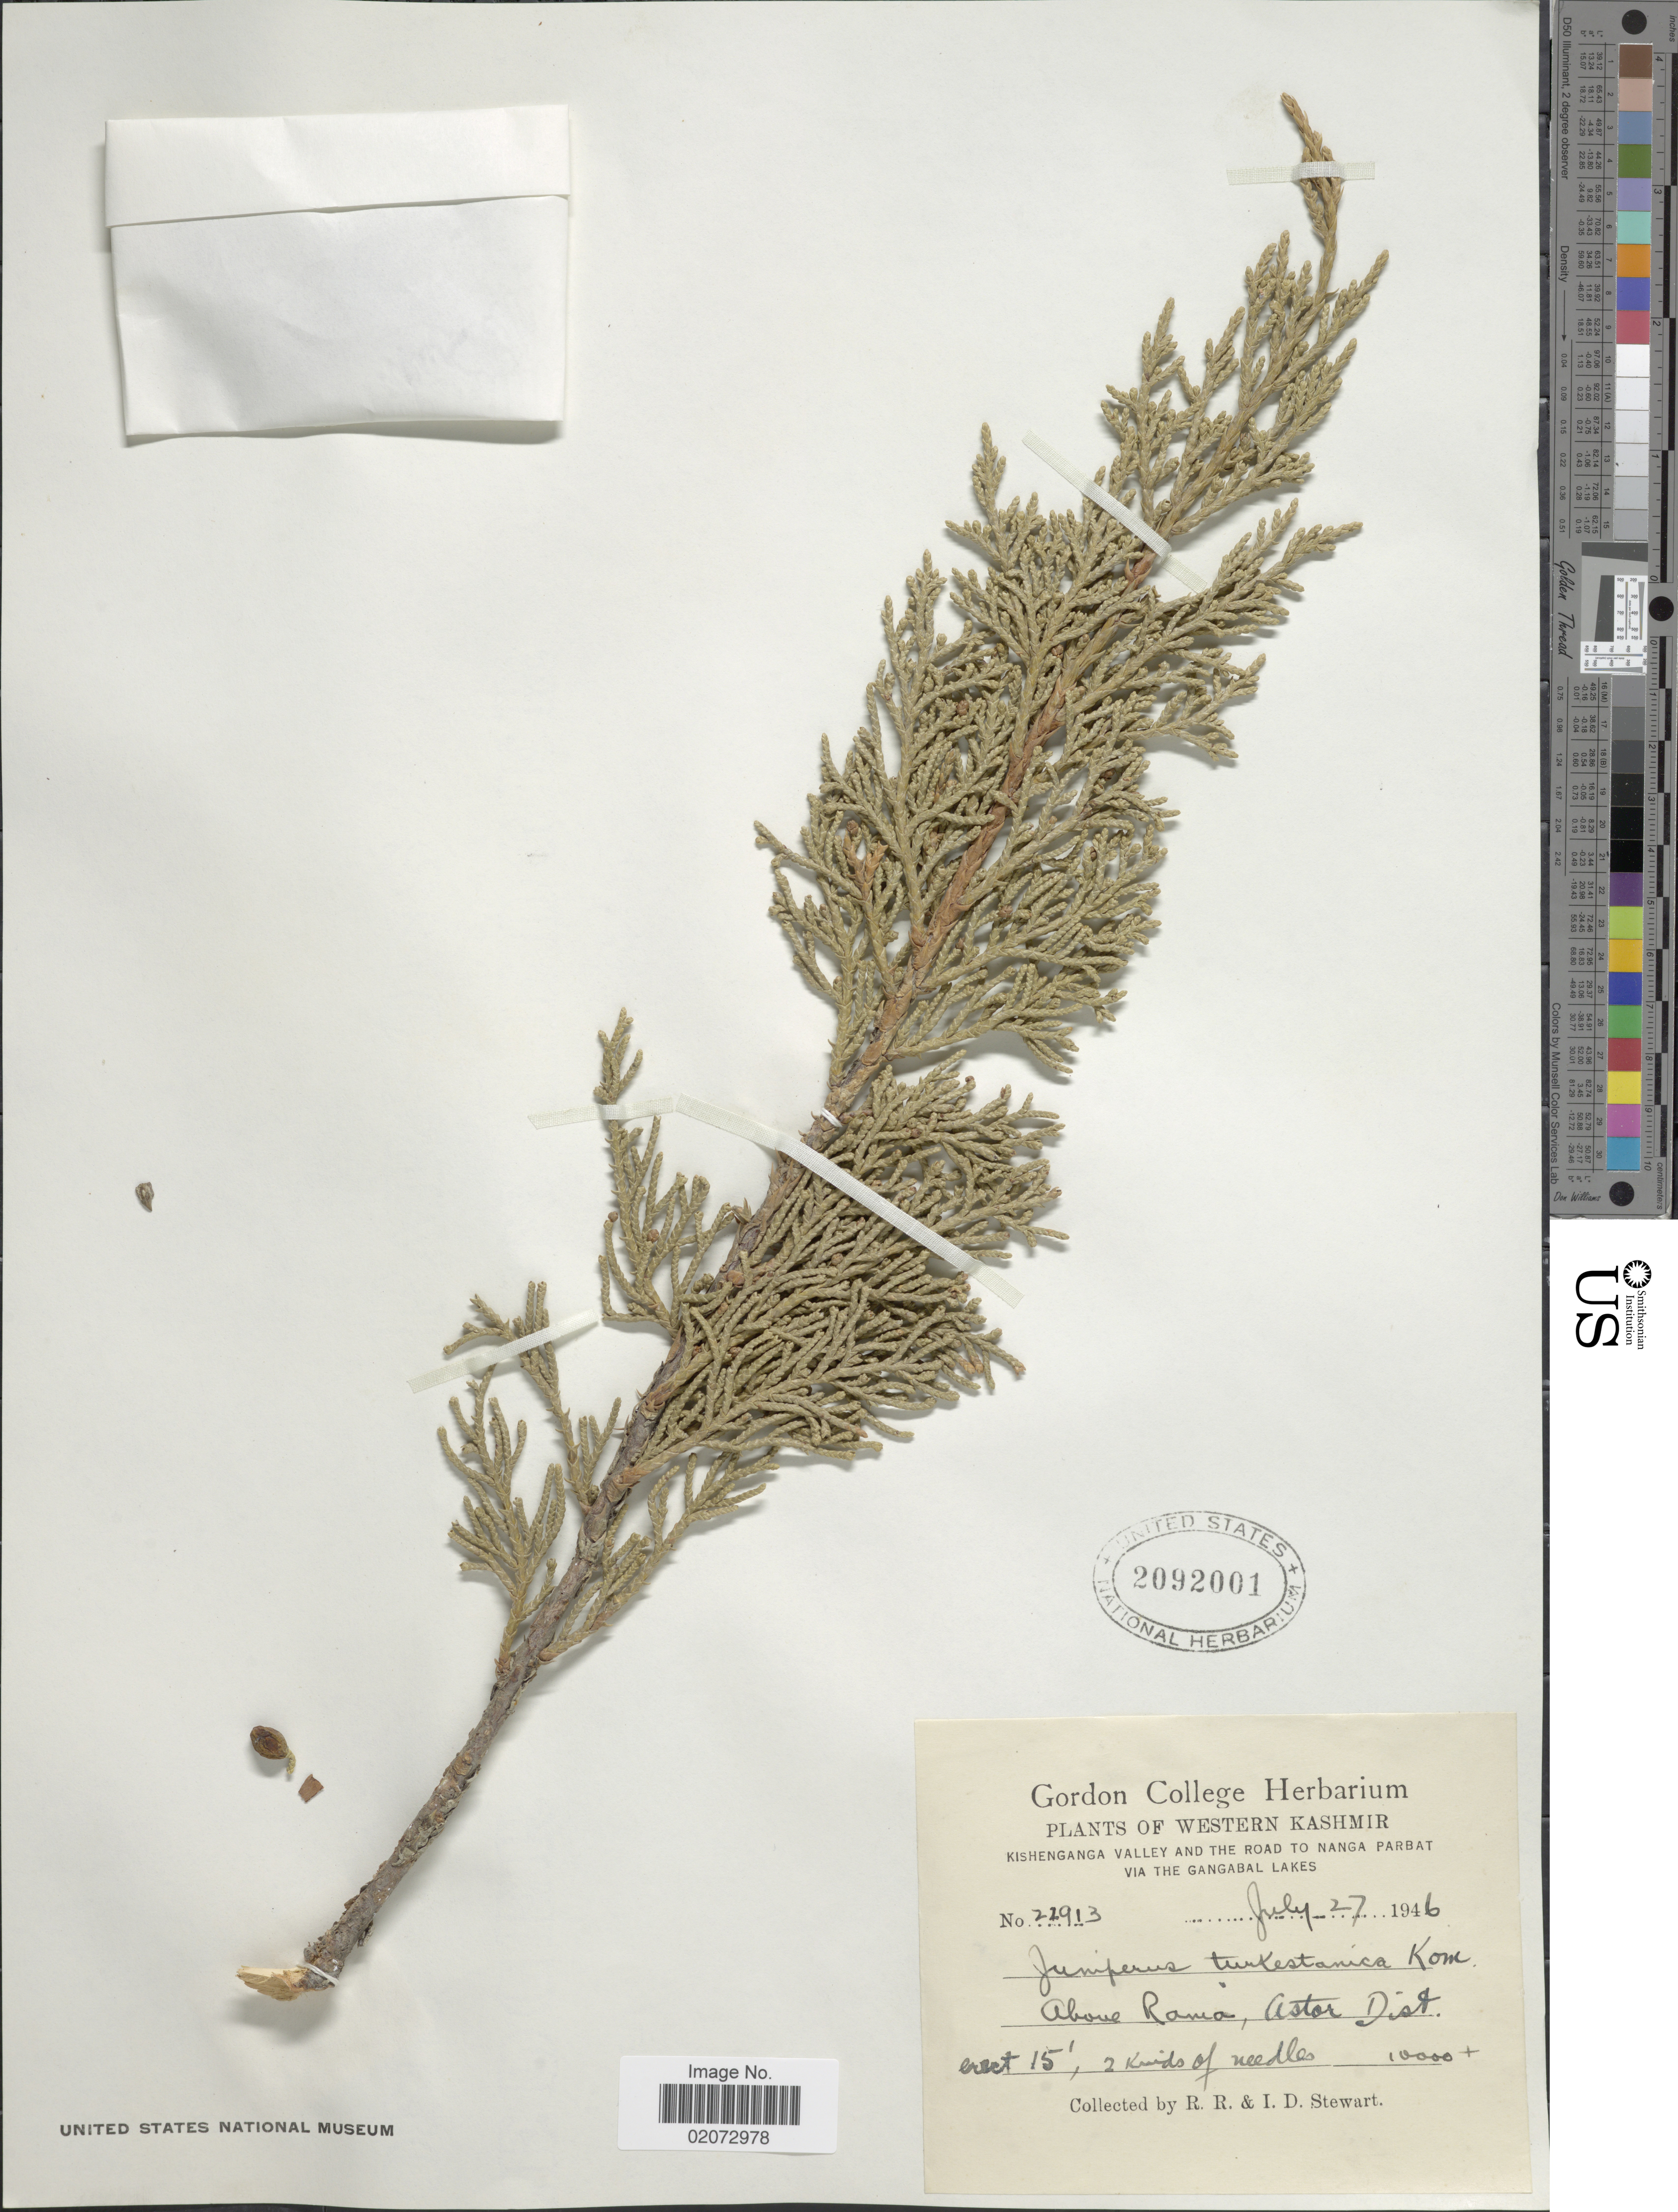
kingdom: Plantae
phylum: Tracheophyta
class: Pinopsida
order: Pinales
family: Cupressaceae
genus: Juniperus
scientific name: Juniperus turkestanica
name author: Kom.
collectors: R. R. Stewart & I. Stewart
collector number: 22913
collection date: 1946-07-27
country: Pakistan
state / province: Gilgit-Baltistan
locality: Western Kashmir, Above Rama, Astor Dist. Kishenganga Valley and the Road to Nanga Parbat via the Gangabal Lakes.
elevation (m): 3048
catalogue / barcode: US 2092001